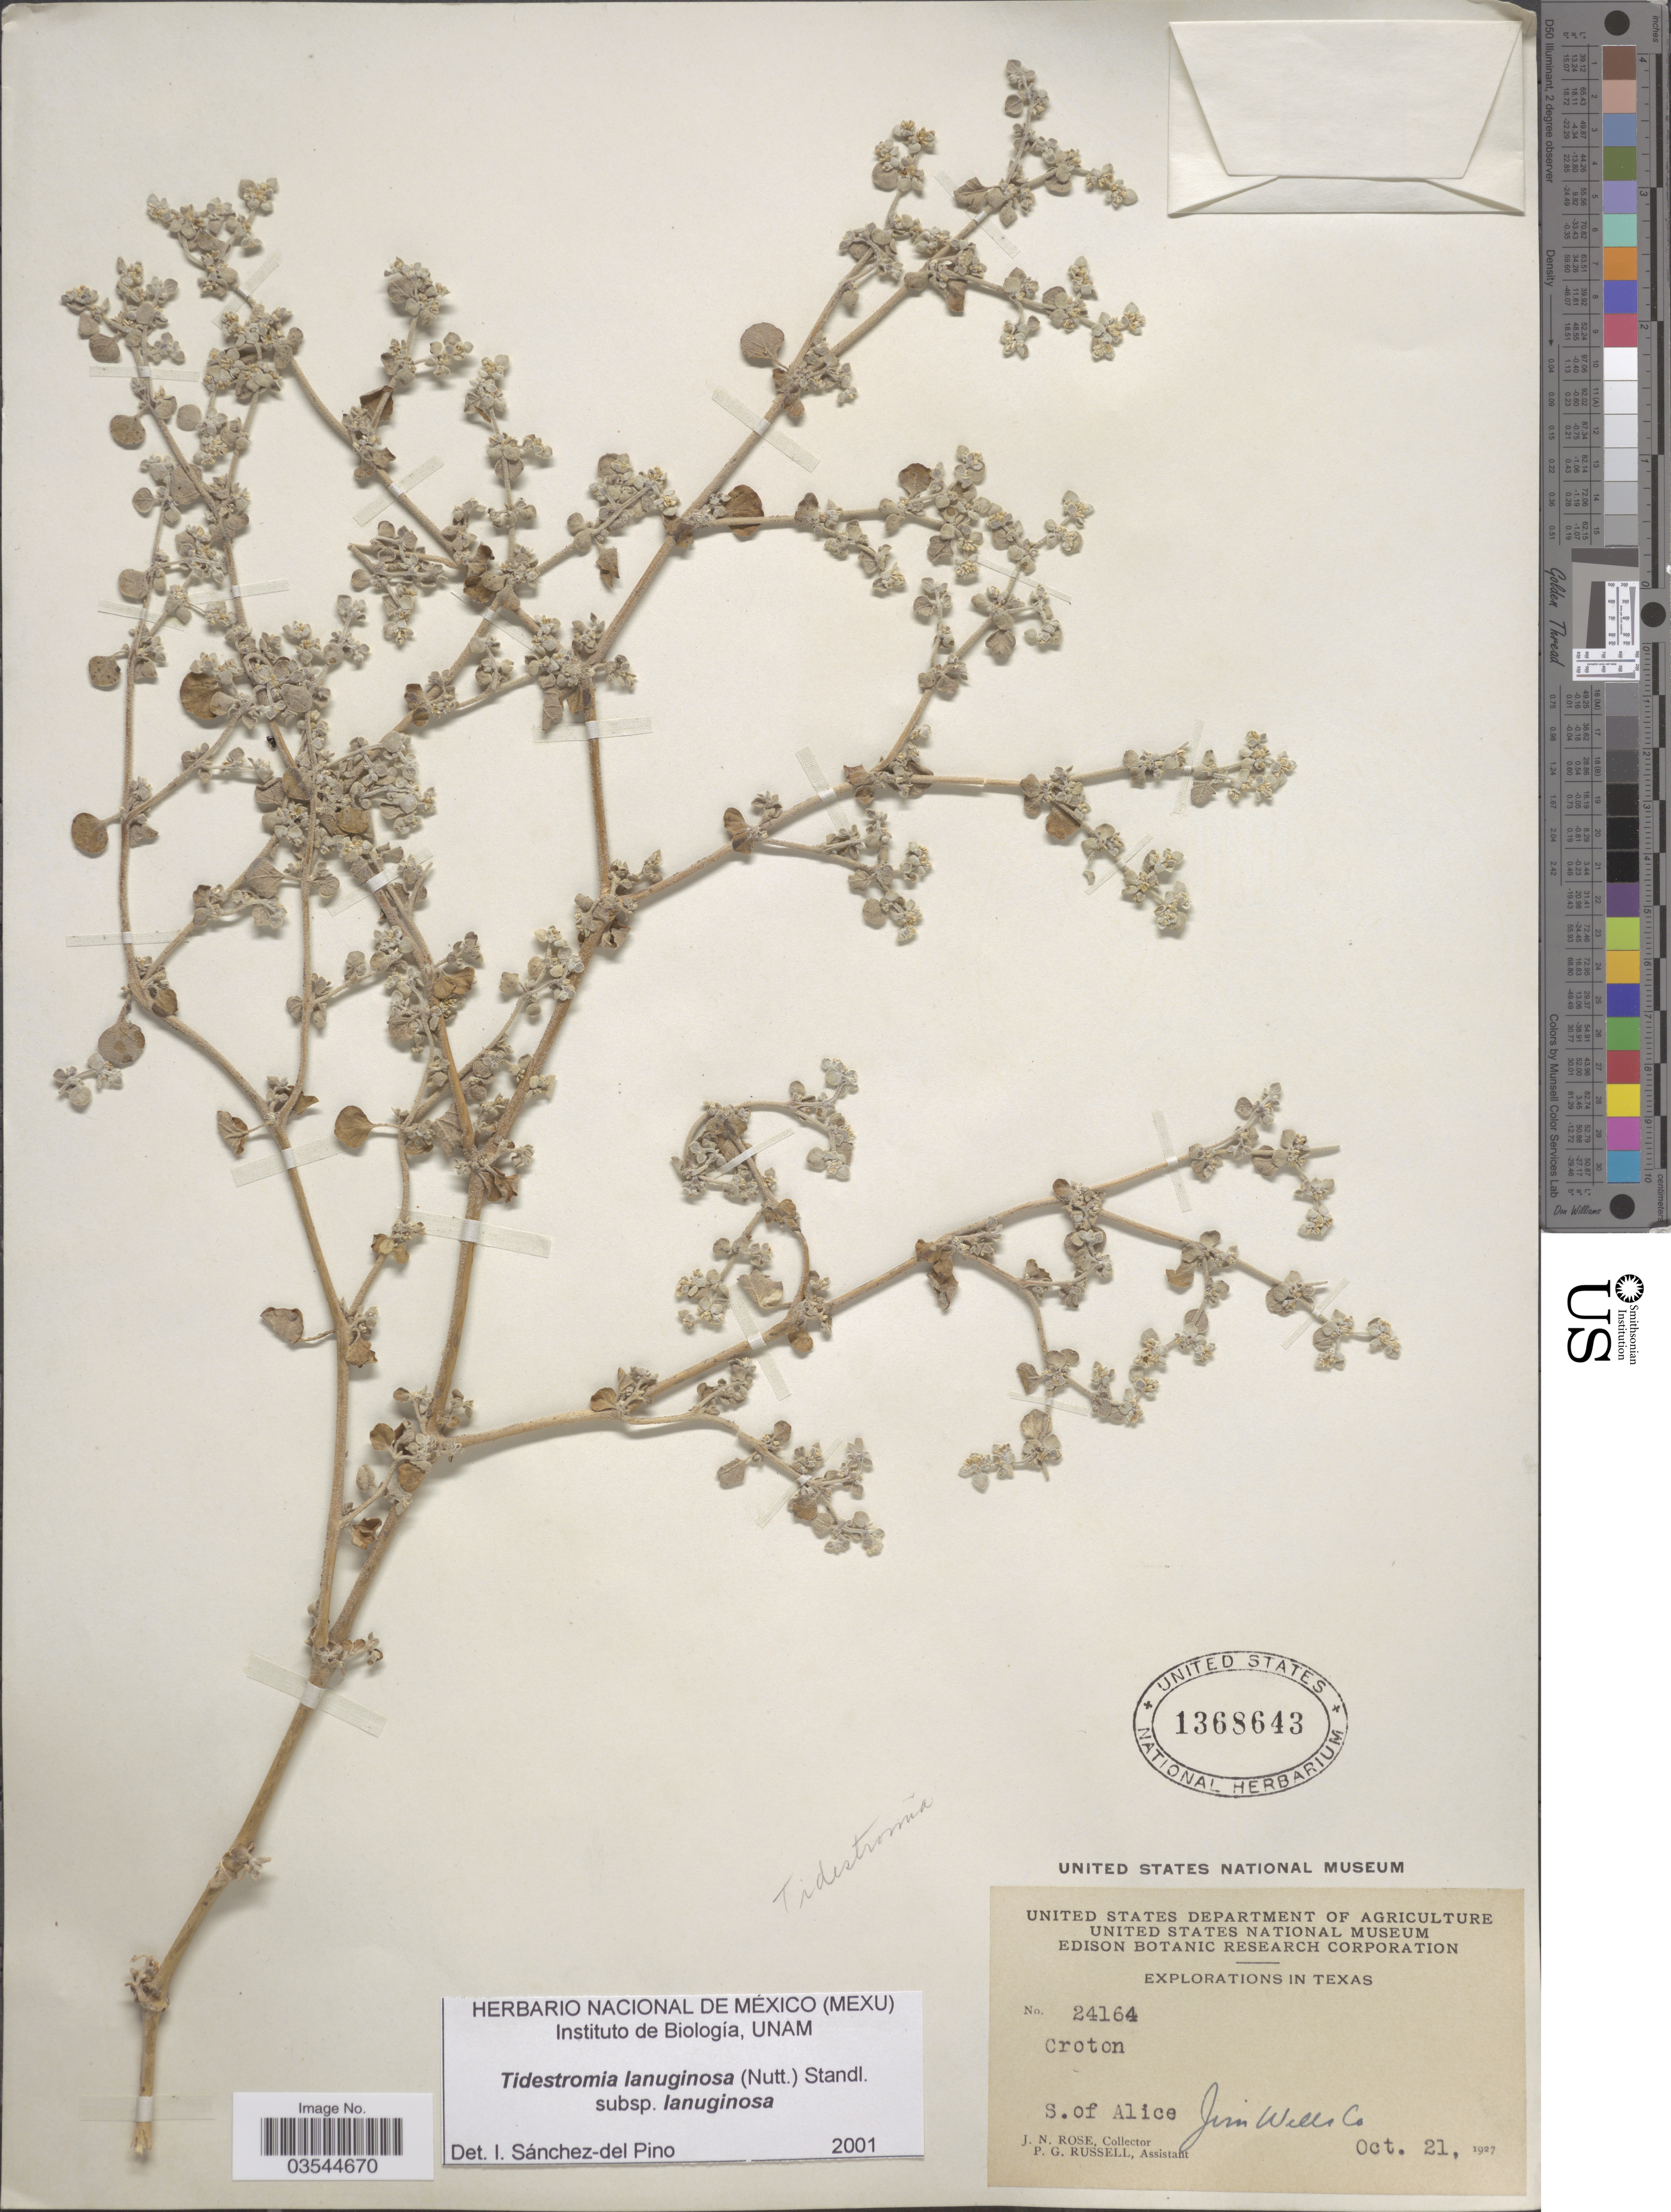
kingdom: Plantae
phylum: Tracheophyta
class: Magnoliopsida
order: Caryophyllales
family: Amaranthaceae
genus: Tidestromia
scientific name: Tidestromia lanuginosa subsp. lanuginosa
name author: (Nutt.) Standl.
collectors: J. N. Rose & P. G. Russell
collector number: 24164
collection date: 1927-10-21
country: United States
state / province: Texas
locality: Croton, S. of Alice. Jim Wells Co.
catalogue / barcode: US 1368643